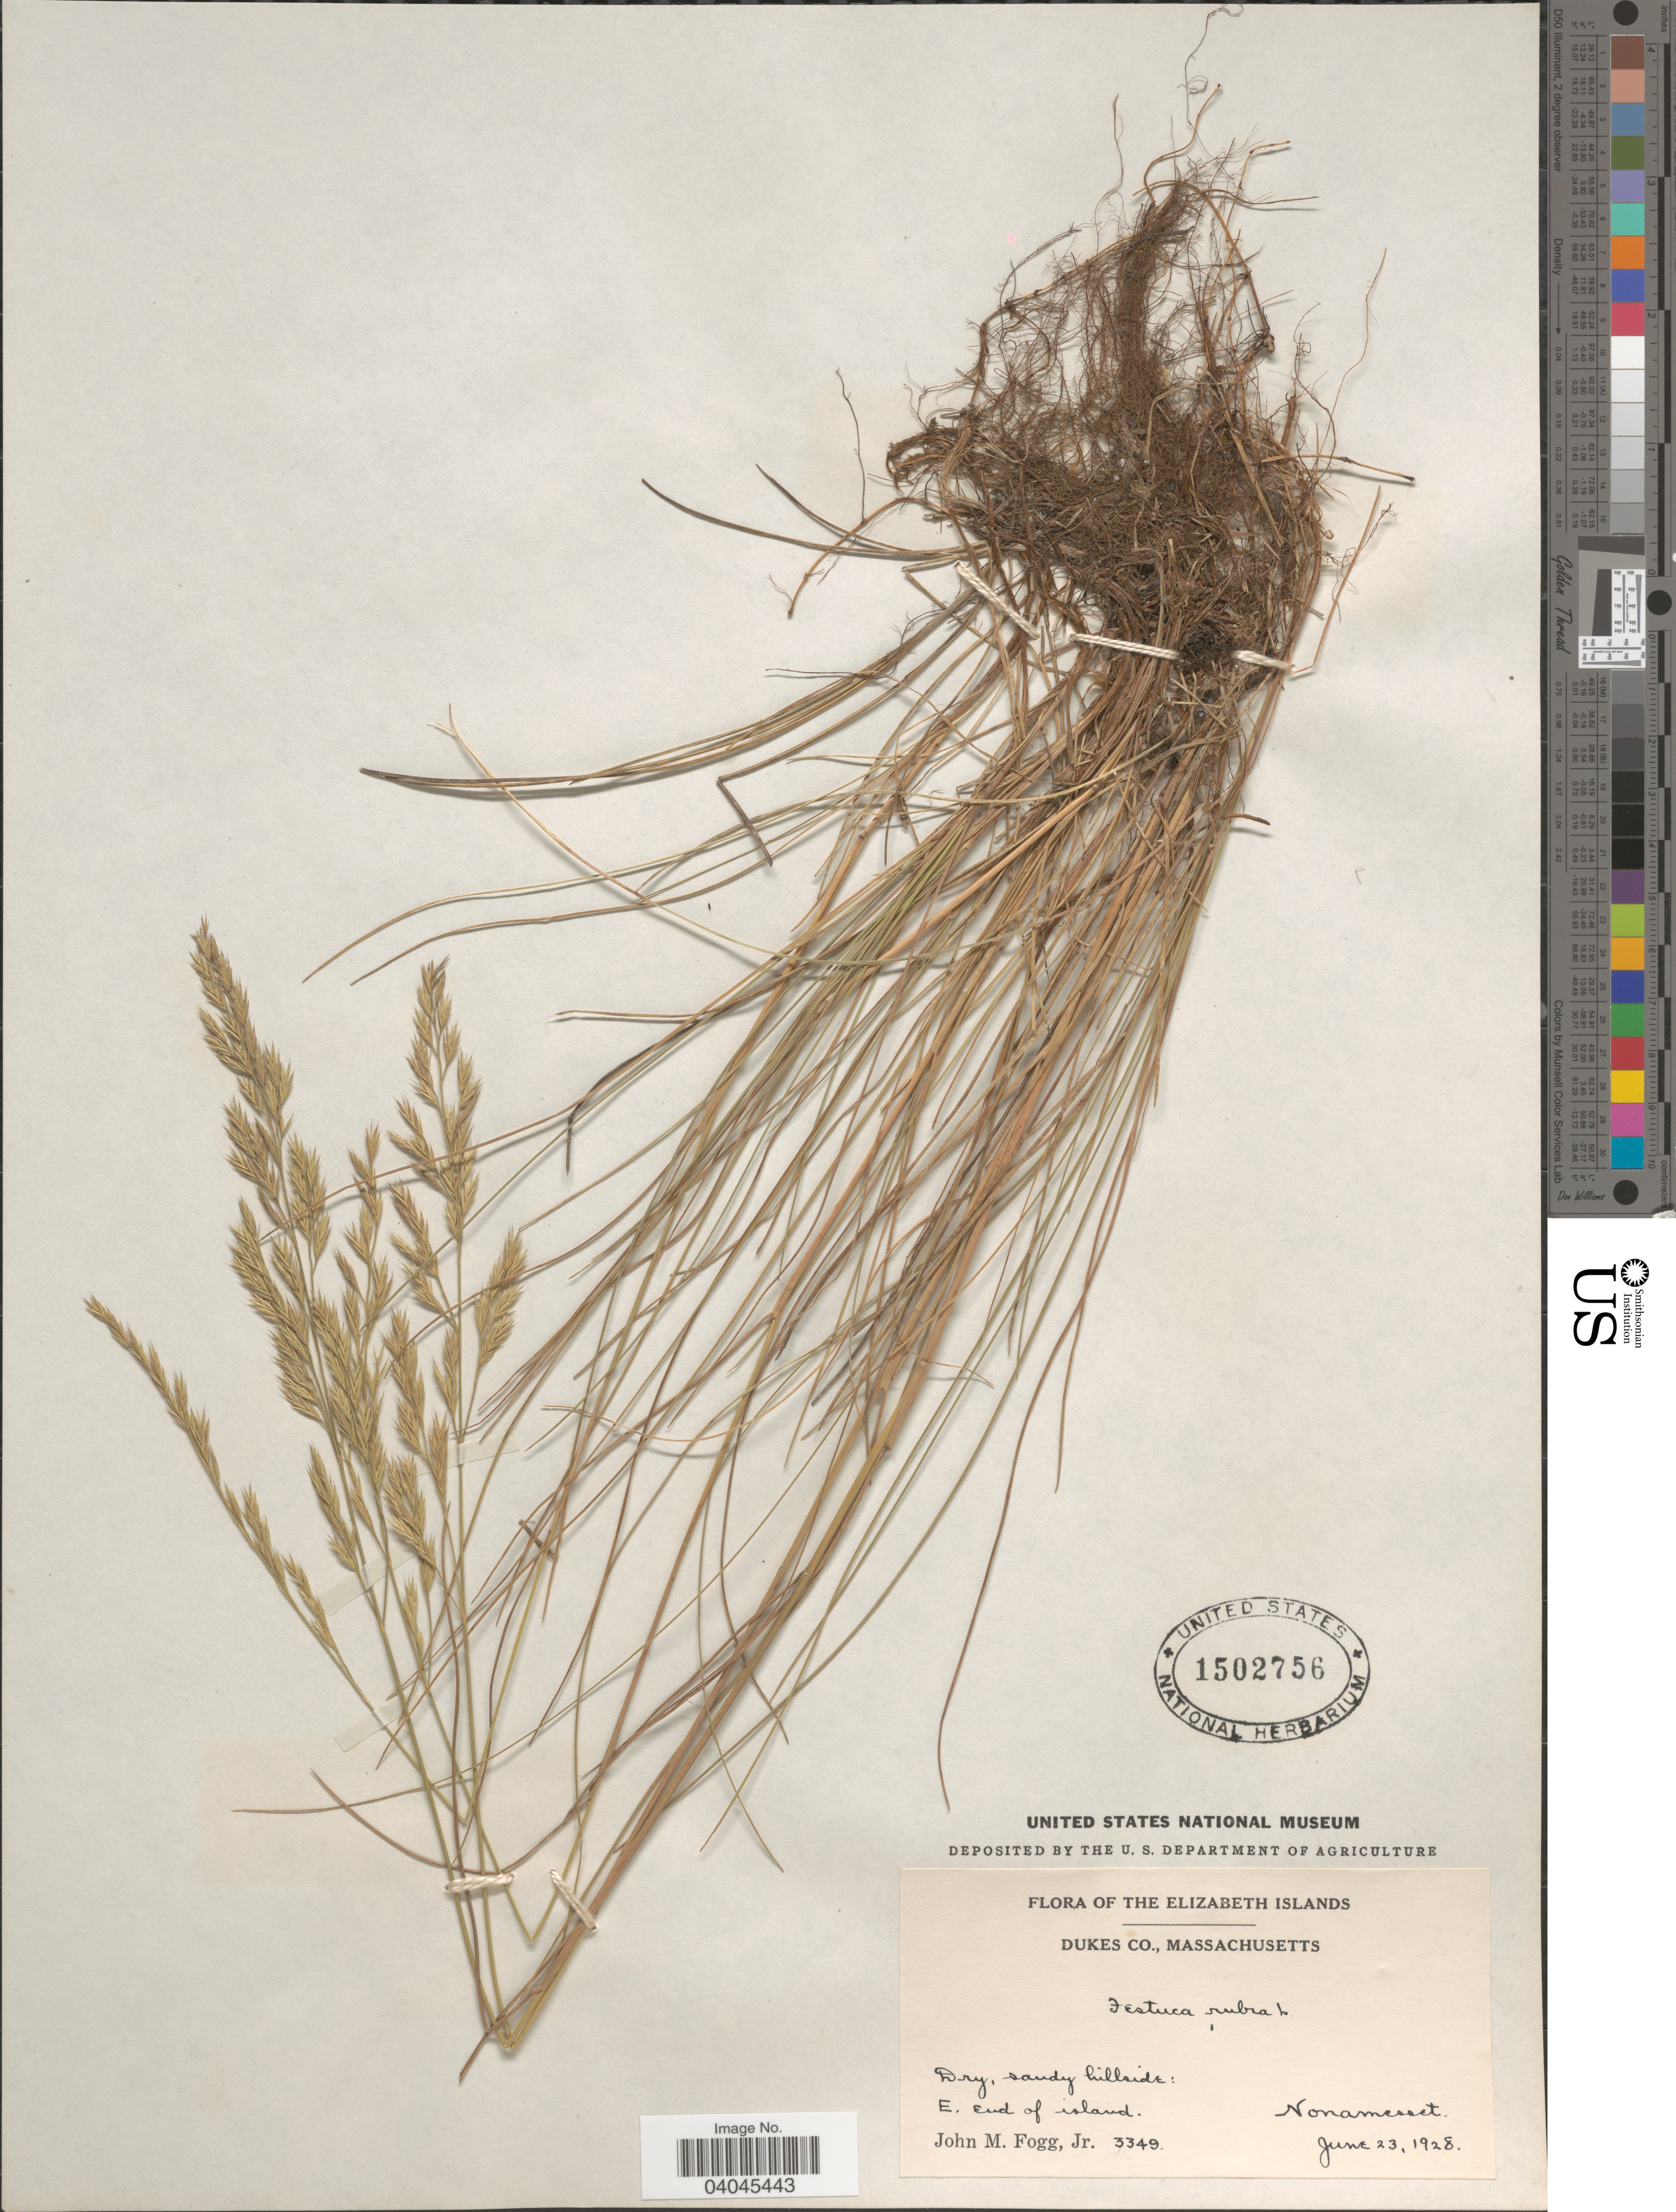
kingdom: Plantae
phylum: Tracheophyta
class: Liliopsida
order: Poales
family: Poaceae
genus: Festuca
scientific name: Festuca rubra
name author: L.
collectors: J. Fogg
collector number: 3349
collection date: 1928-06-23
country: United States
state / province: Massachusetts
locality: Elizabeth Islands. Dukes Co. E. End of island. Nonamesset.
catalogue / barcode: US 1502756